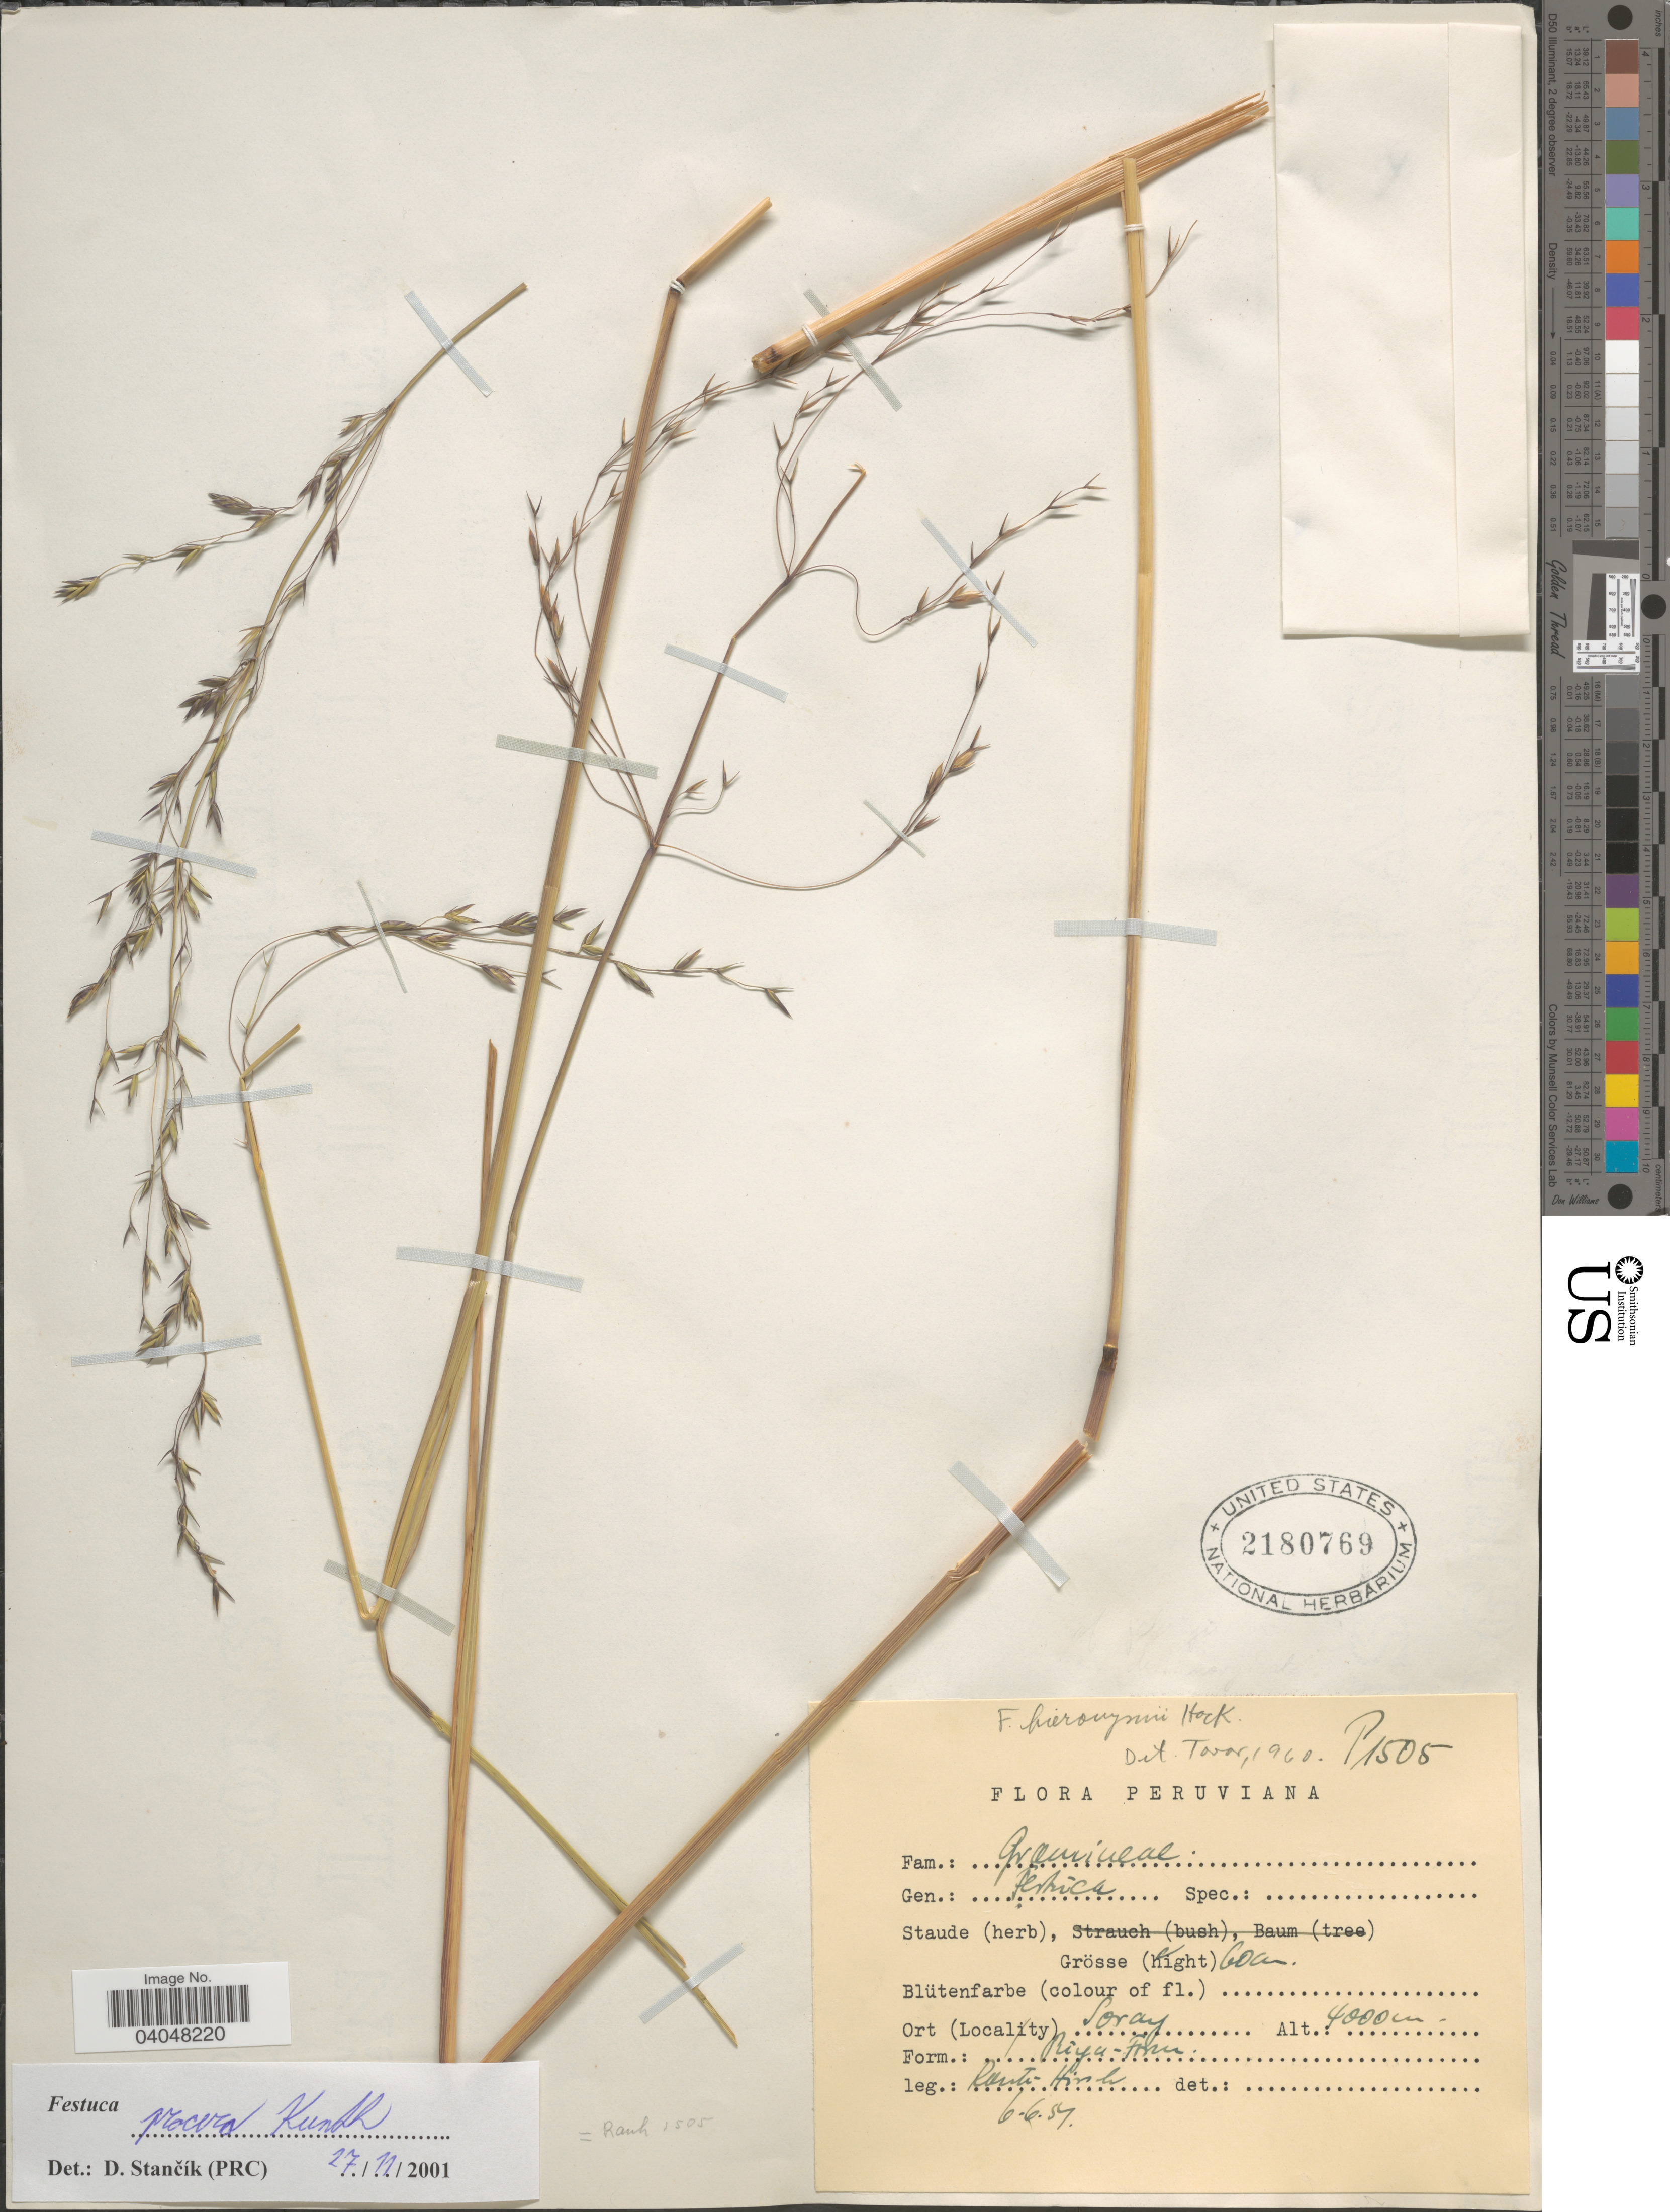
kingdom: Plantae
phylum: Tracheophyta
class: Liliopsida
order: Poales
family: Poaceae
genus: Festuca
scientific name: Festuca procera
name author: Kunth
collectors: W. Rauh & G. Hirsch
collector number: P1505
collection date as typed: Transcribed d/m/y: 6/6/54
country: Peru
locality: Soray.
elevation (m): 4000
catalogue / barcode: US 2180769